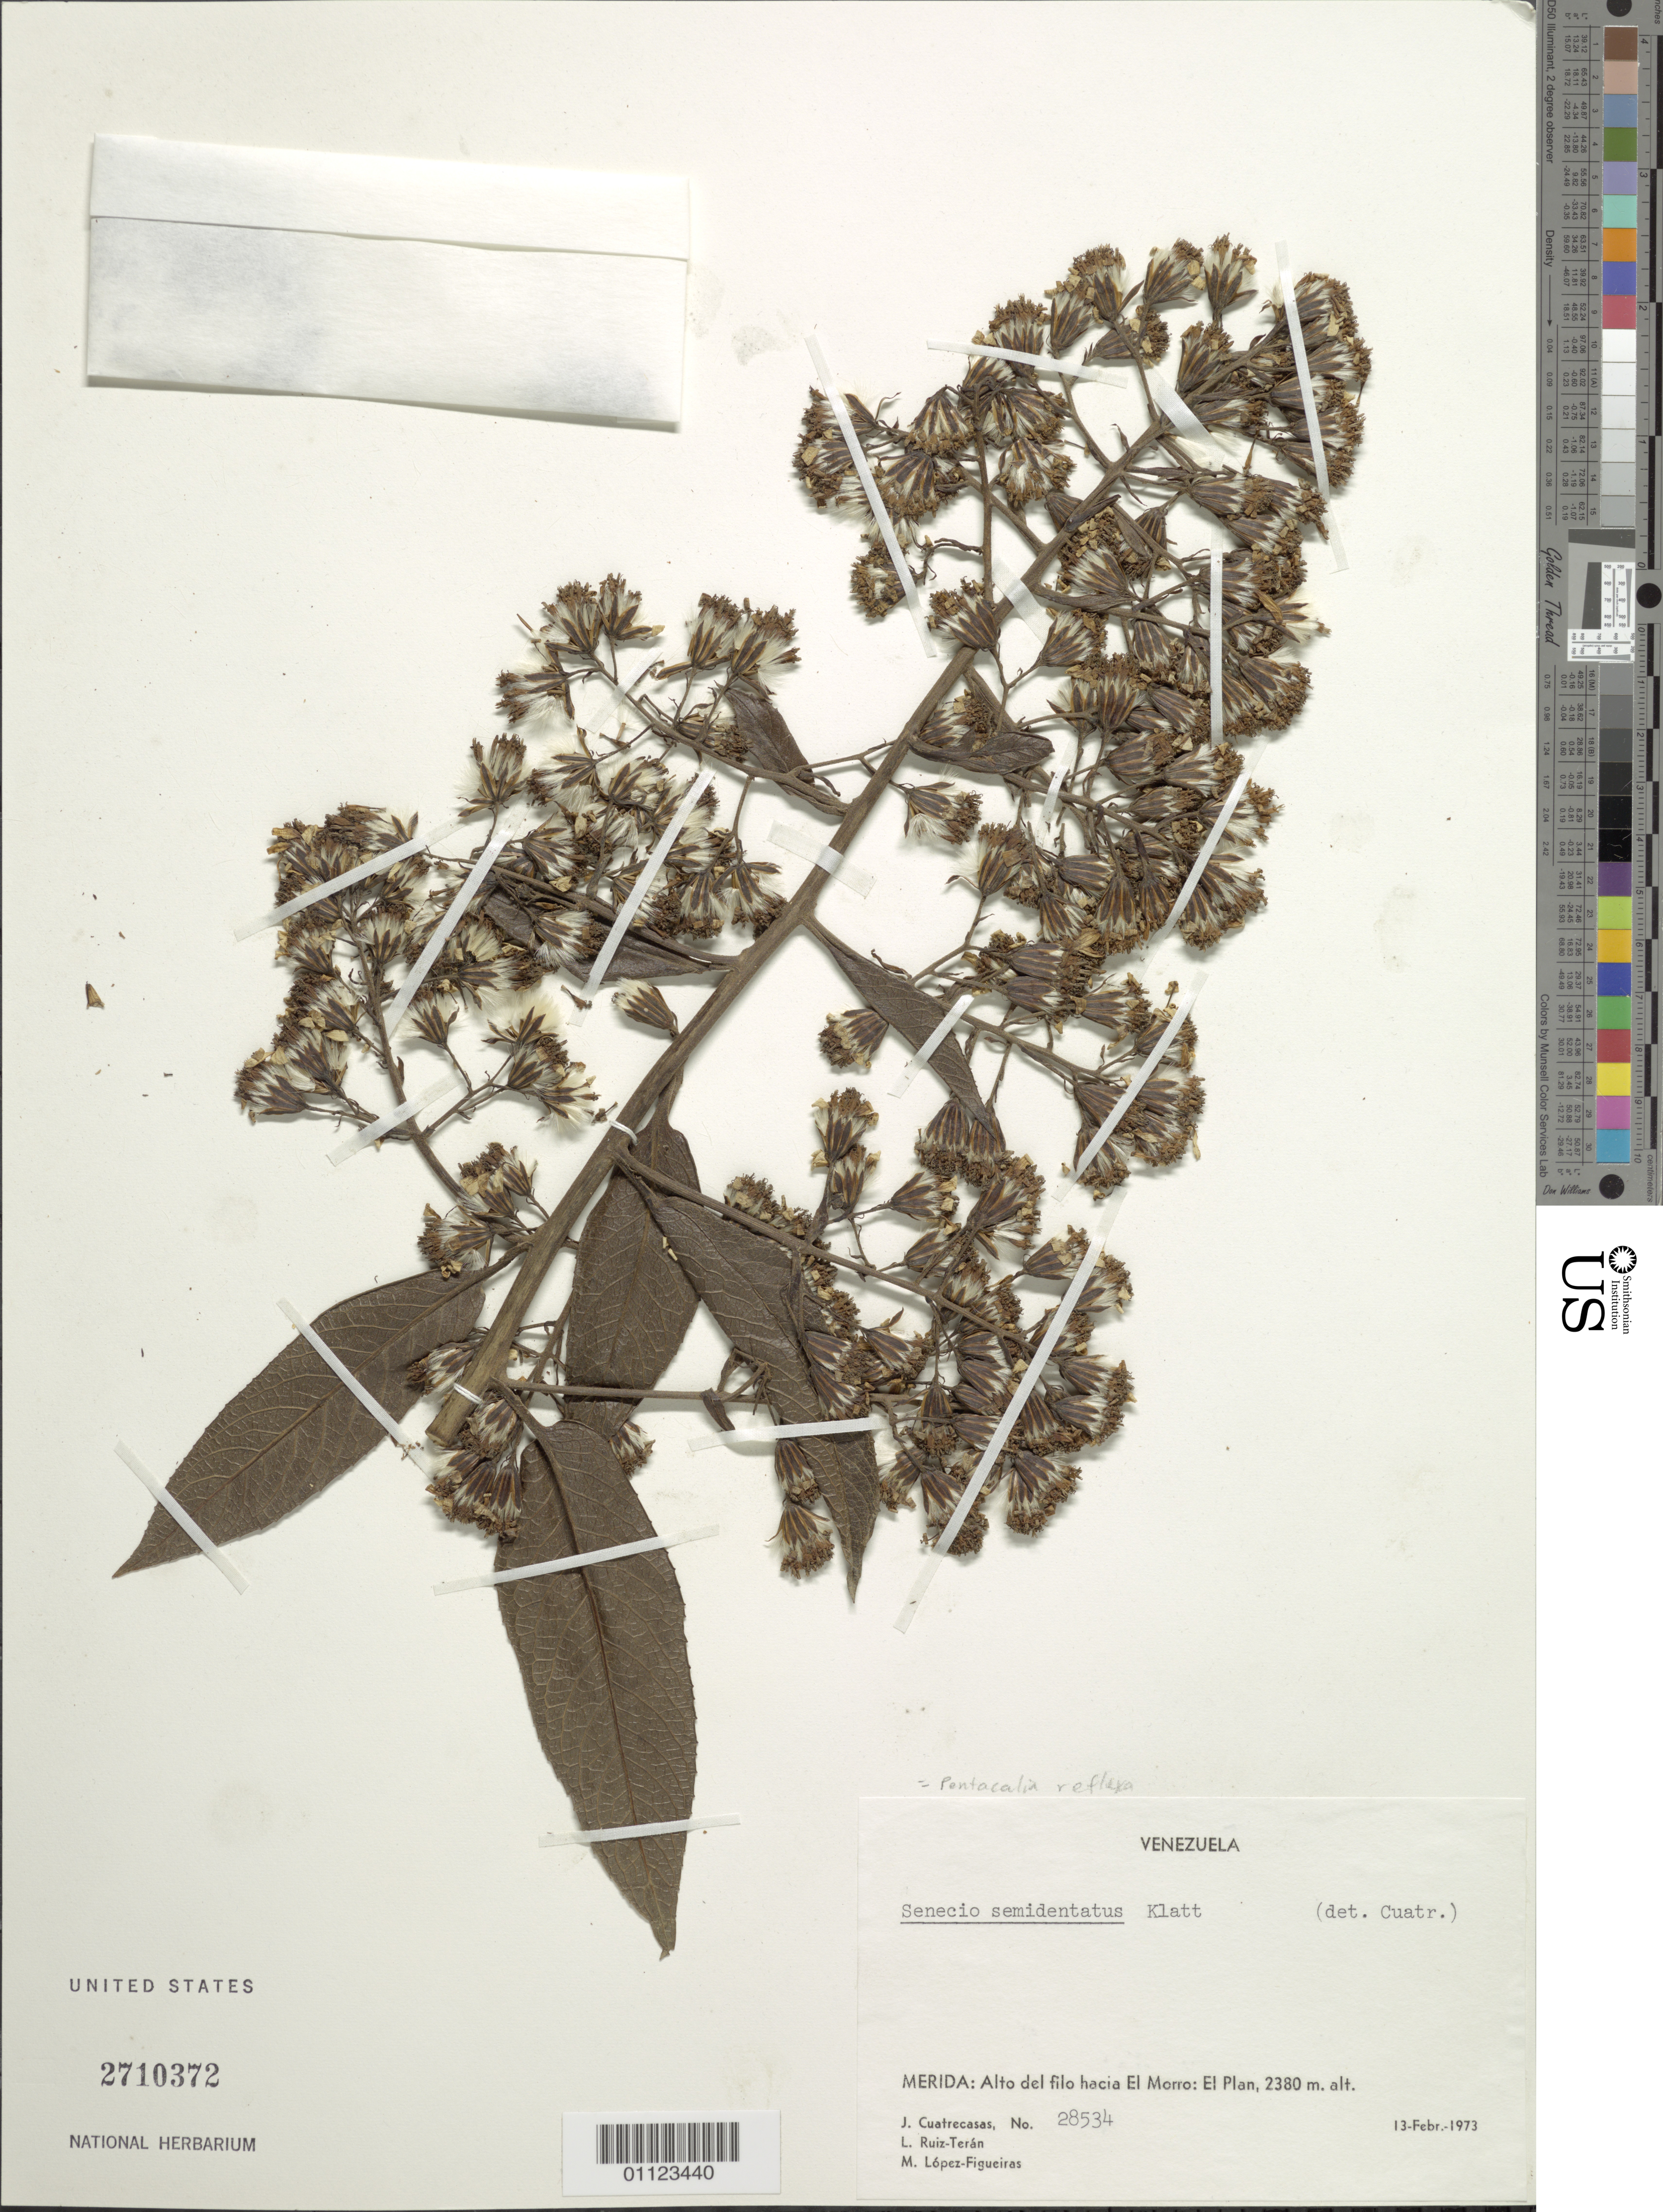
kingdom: Plantae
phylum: Tracheophyta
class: Magnoliopsida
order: Asterales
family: Asteraceae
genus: Pentacalia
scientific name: Pentacalia reflexa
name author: (Kunth) Cuatrec.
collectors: J. Cuatrecasas, L. E. Ruíz-Terán & M. López Figueiras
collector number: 28534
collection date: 1973-02-13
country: Venezuela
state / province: Mérida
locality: Alto del filo hacia El Morro: El Plan.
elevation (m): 2380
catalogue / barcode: US 2710372